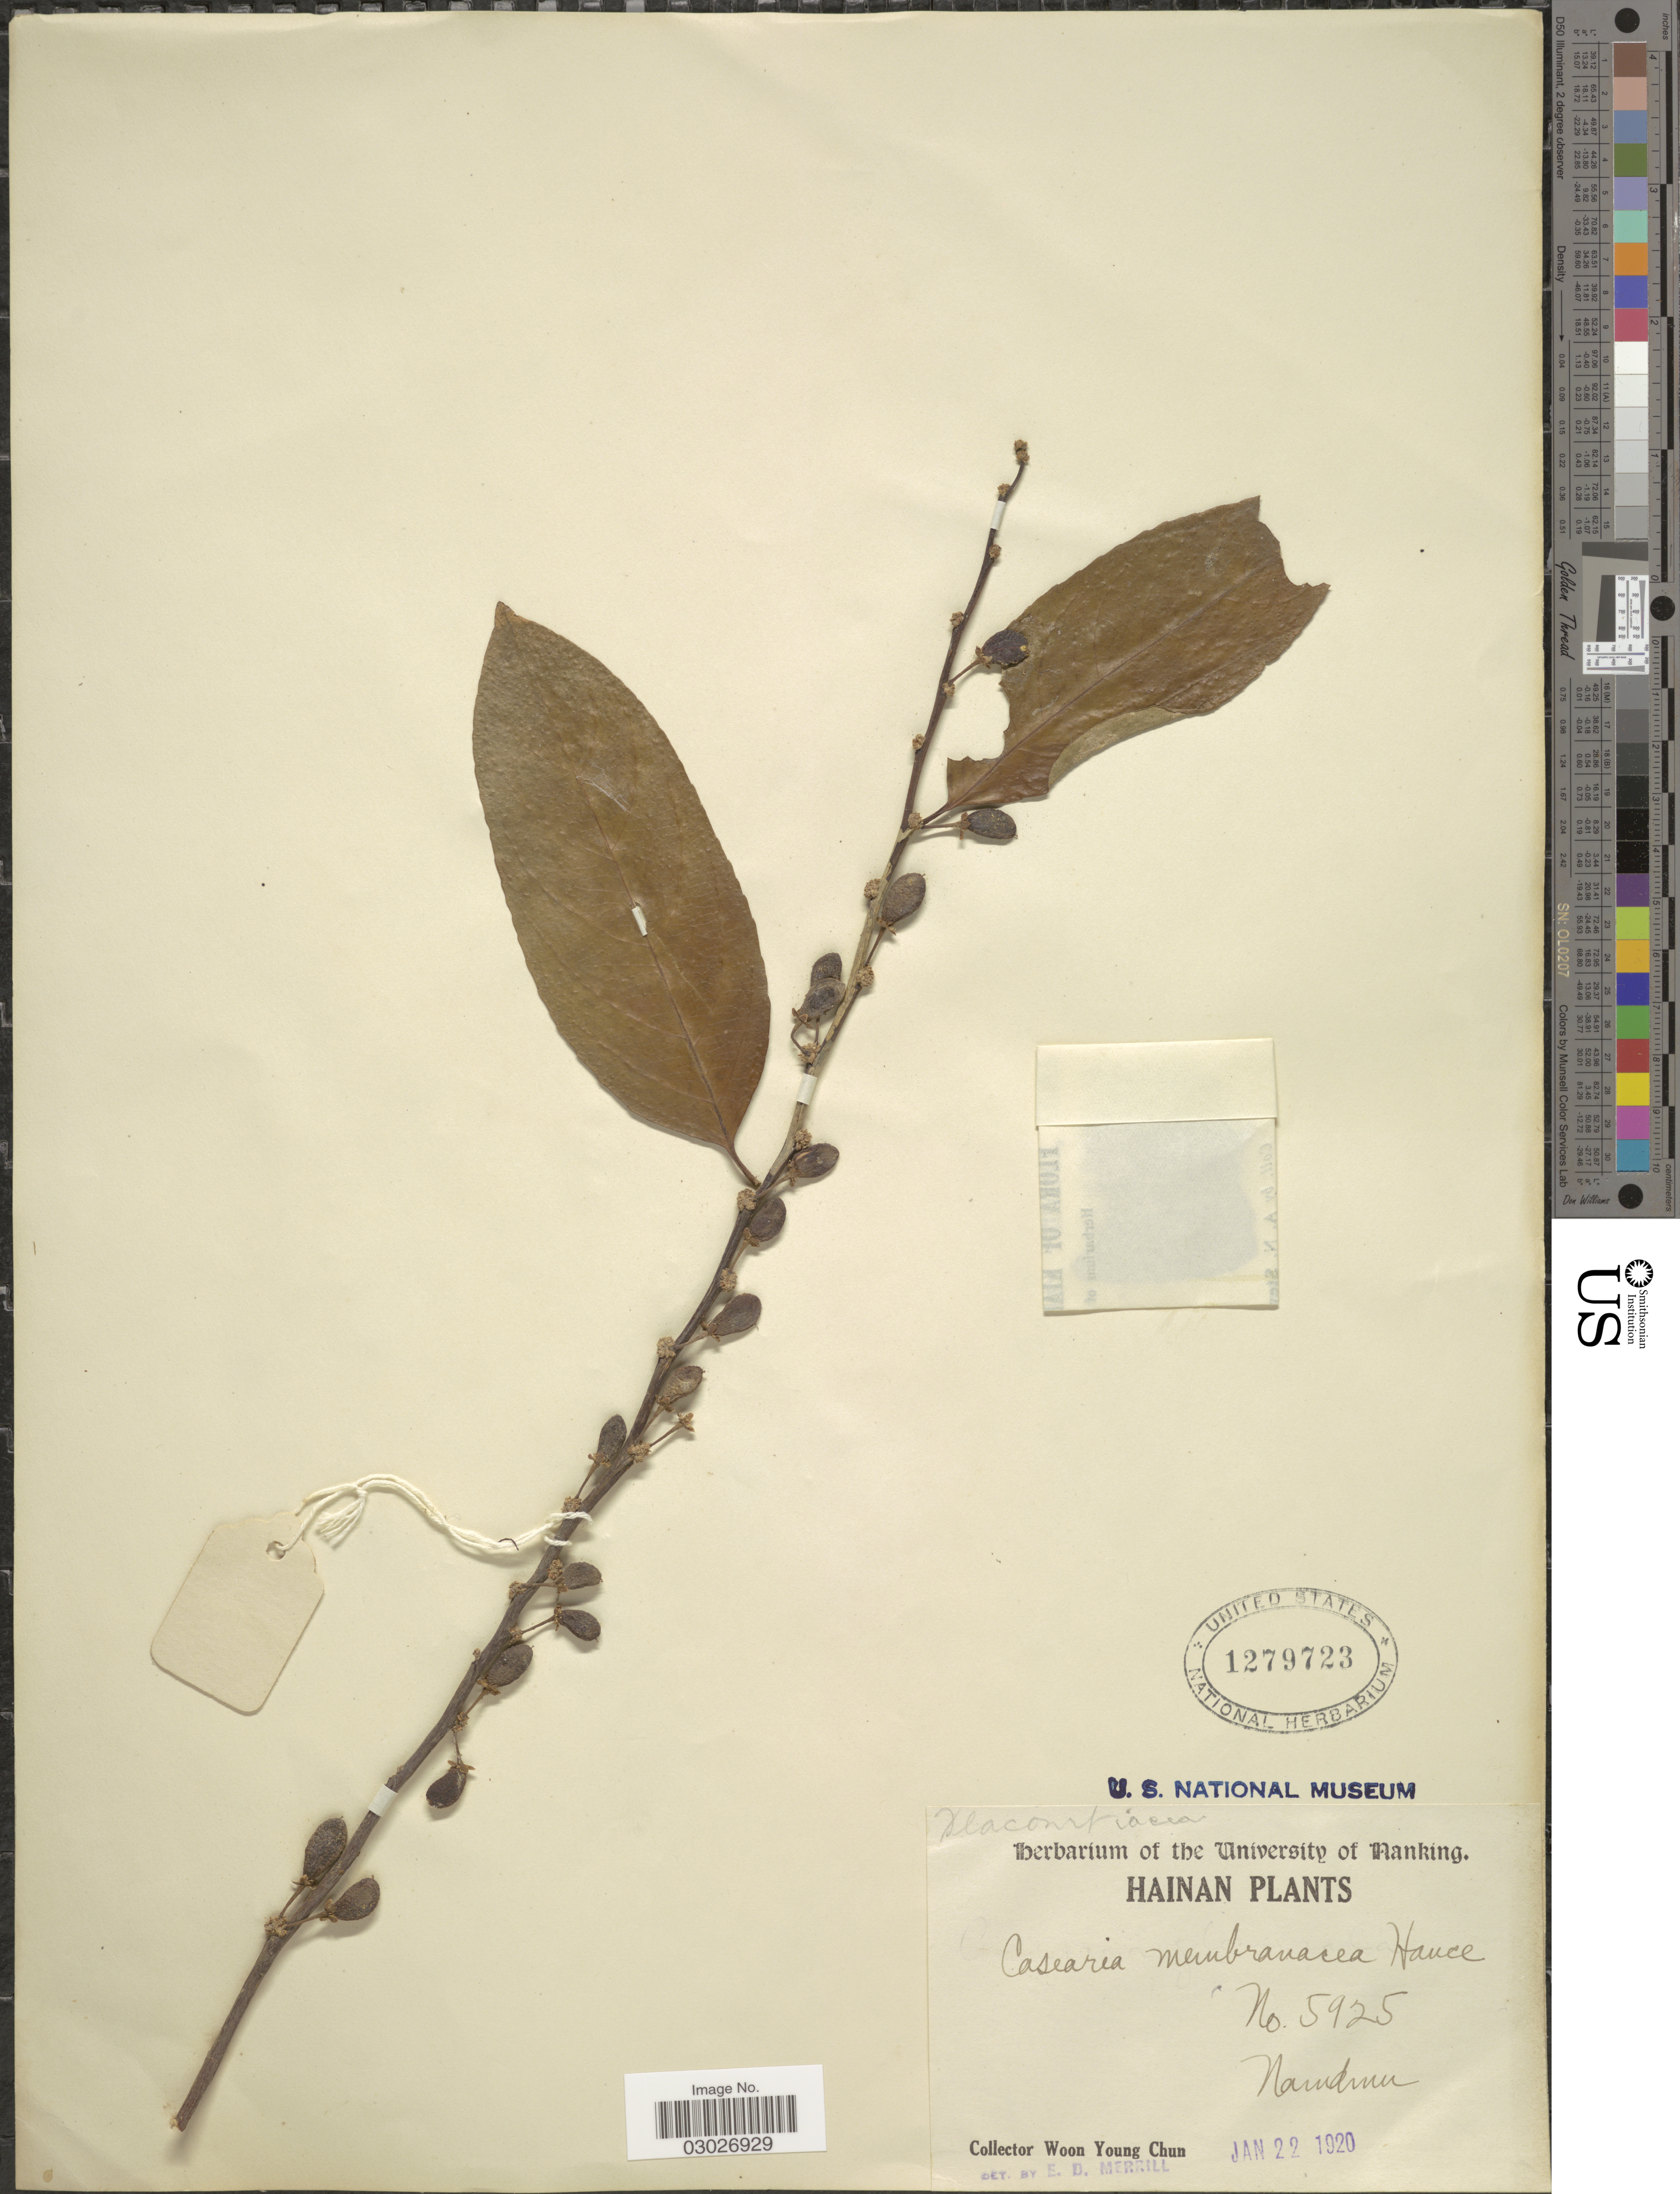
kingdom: Plantae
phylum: Tracheophyta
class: Magnoliopsida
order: Malpighiales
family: Salicaceae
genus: Casearia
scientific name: Casearia membranacea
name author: Hance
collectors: W. Y. Chun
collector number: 5925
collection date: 1920-01-22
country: China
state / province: Hainan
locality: Namdum [interpreted].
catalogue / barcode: US 1279723